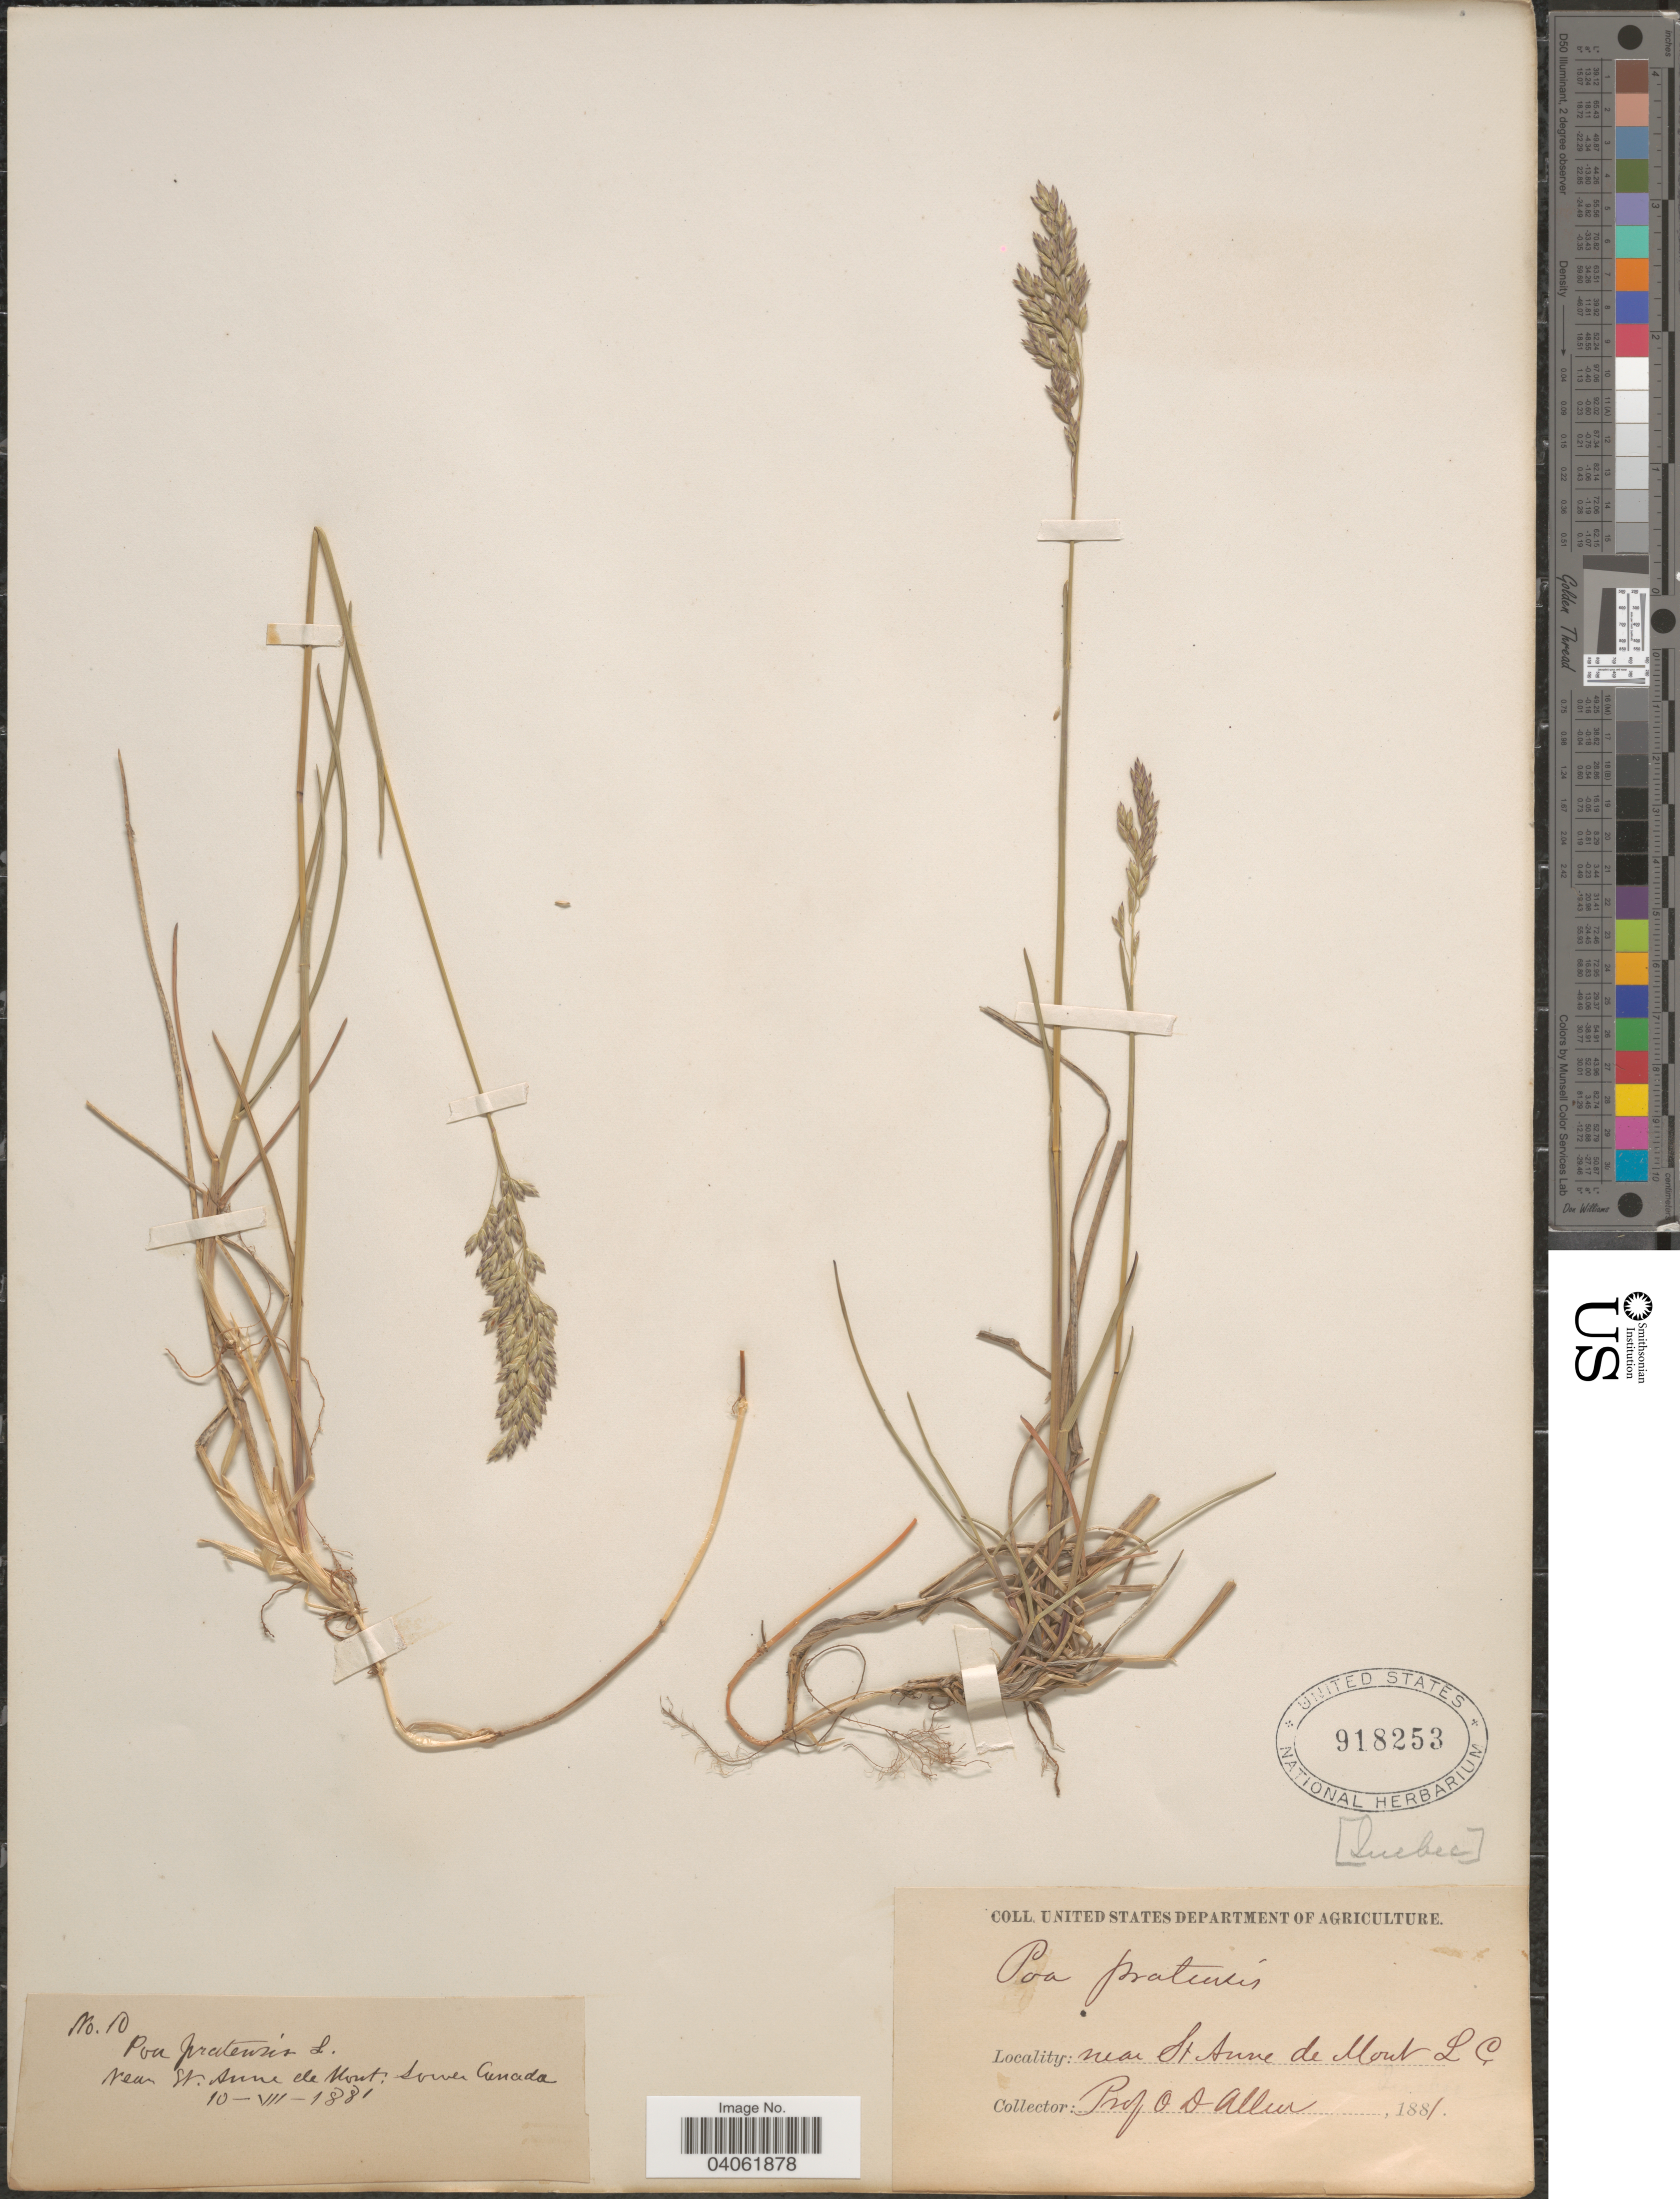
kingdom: Plantae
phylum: Tracheophyta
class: Liliopsida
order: Poales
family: Poaceae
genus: Poa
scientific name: Poa pratensis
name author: L.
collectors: O. D. Allen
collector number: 10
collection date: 1881-07-10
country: Canada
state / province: Quebec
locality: Near St. Anne de Mont; Lower Canada.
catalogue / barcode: US 918253